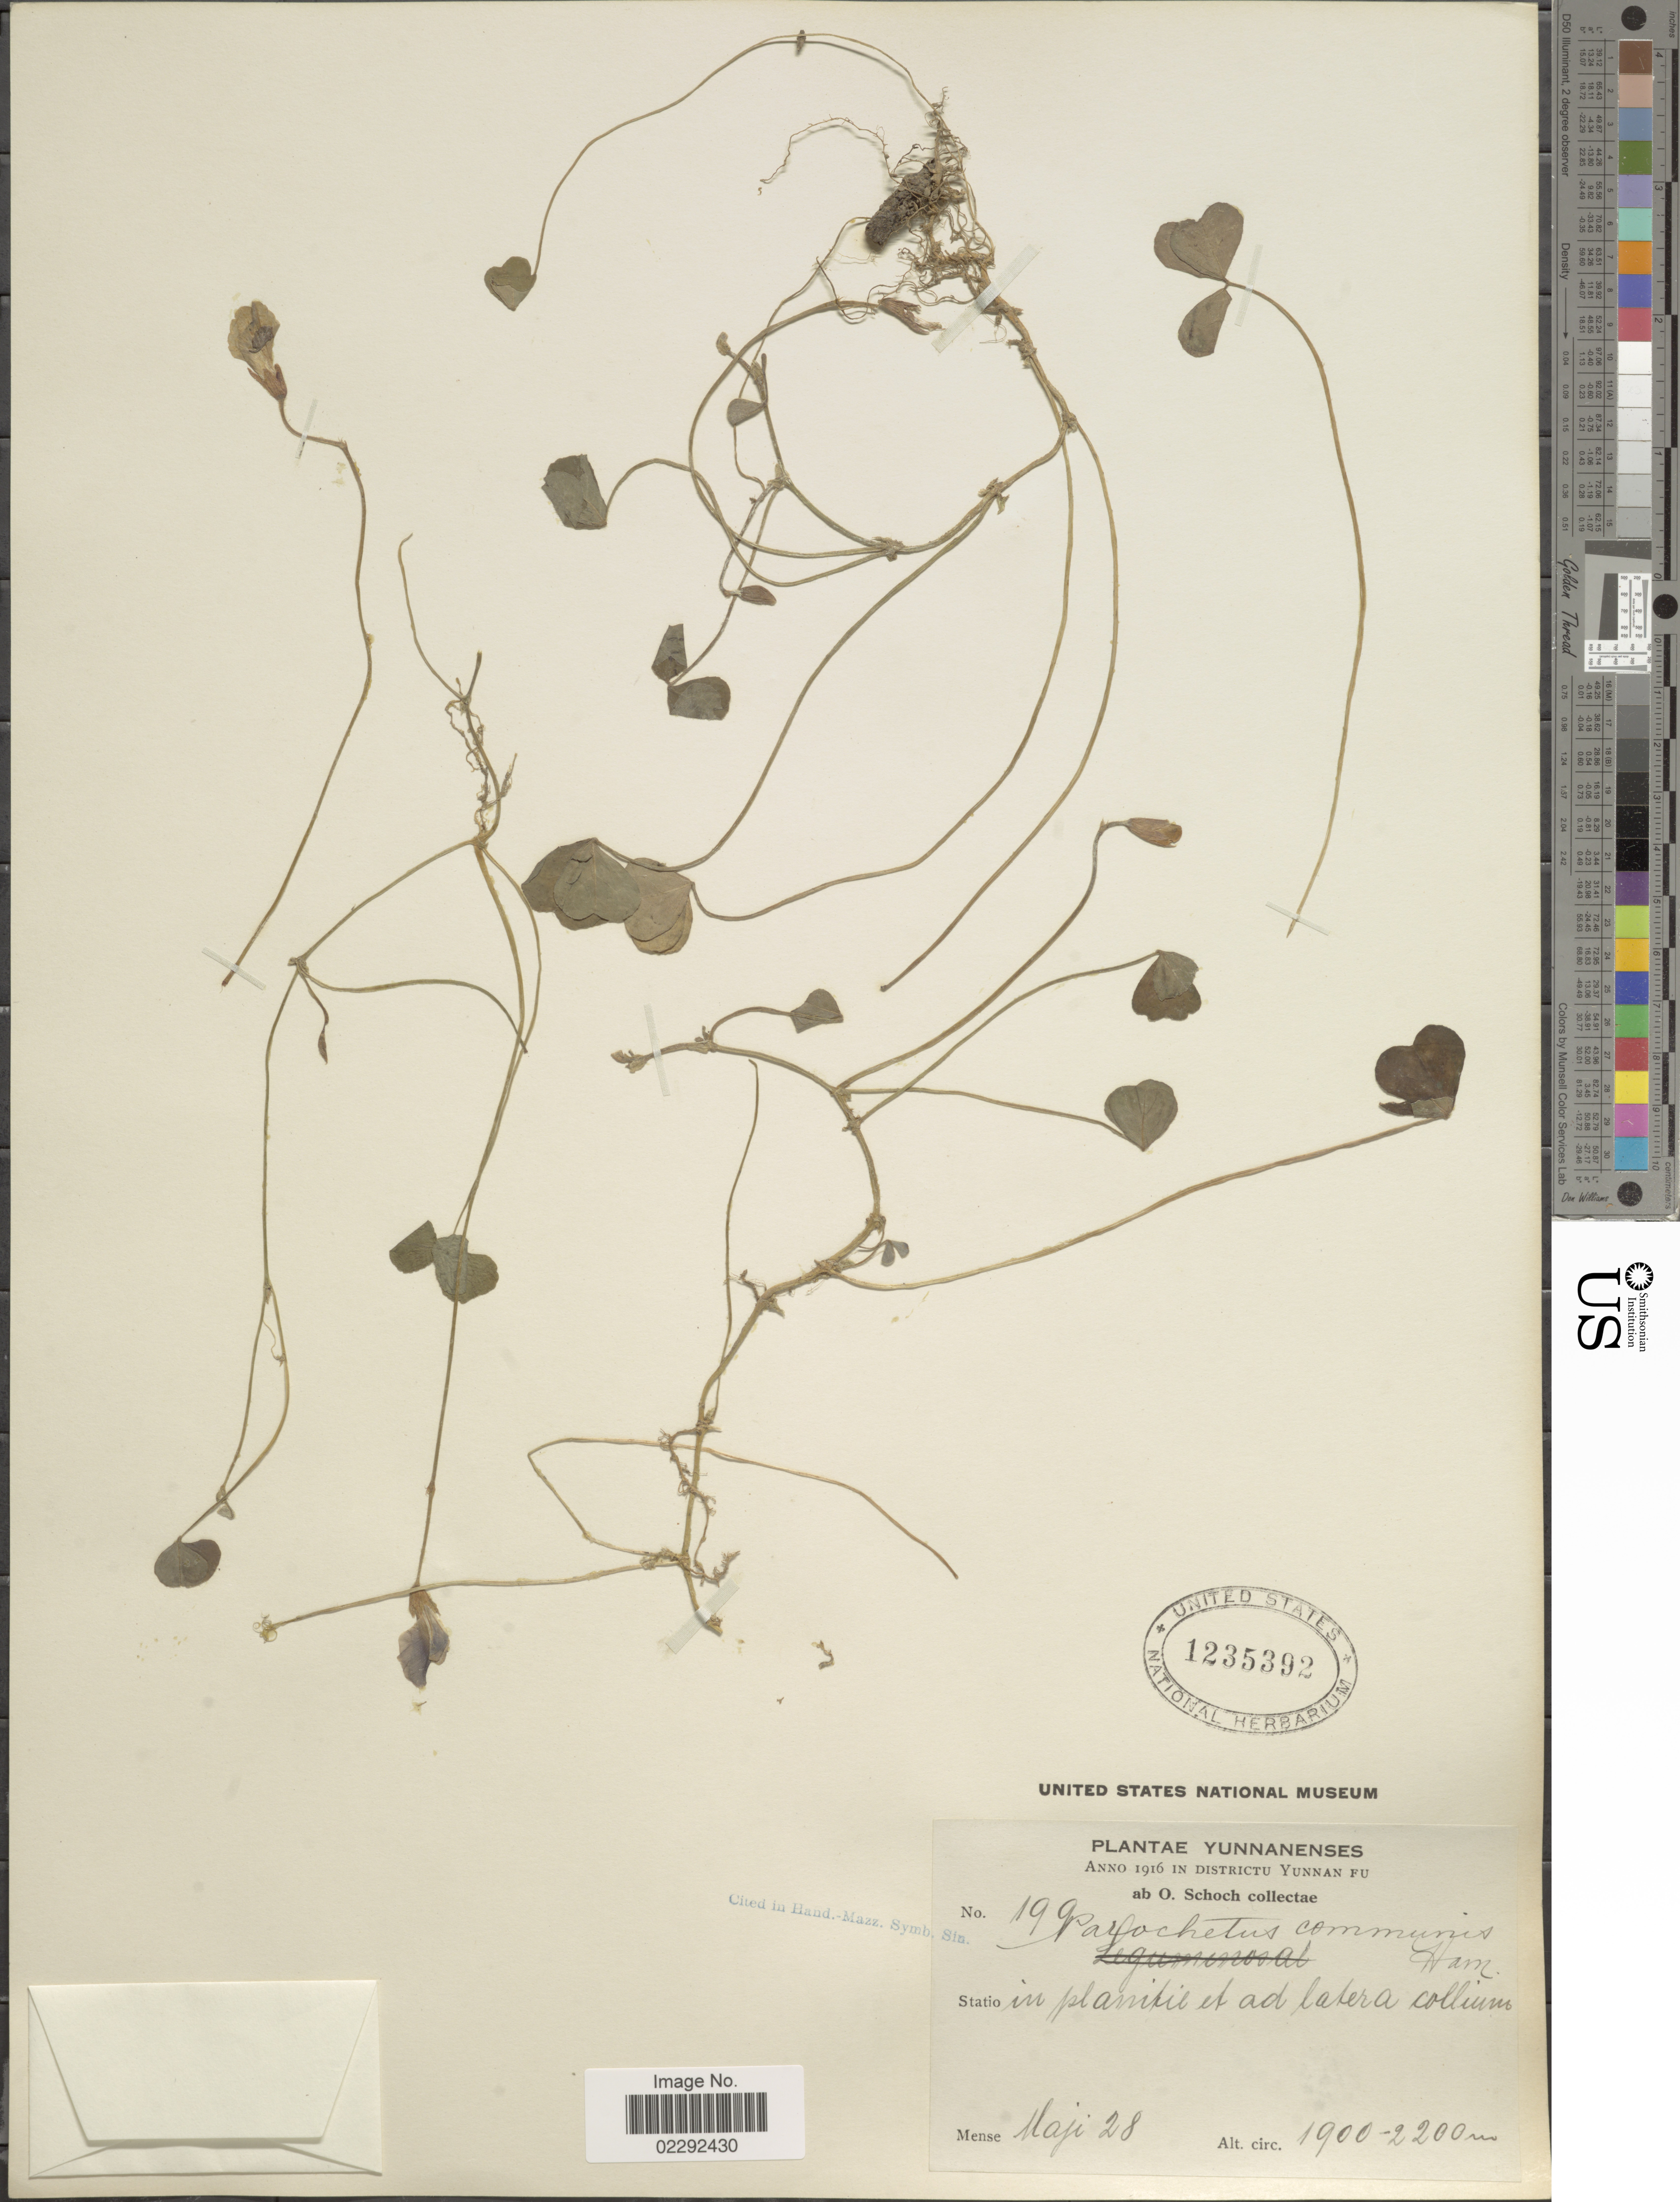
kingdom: Plantae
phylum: Tracheophyta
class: Magnoliopsida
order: Fabales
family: Fabaceae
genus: Parochetus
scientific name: Parochetus communis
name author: Buch.-Ham. ex D. Don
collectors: O. Schoch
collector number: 199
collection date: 1916-05-28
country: China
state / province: Yunnan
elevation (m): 1900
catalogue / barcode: US 1235392